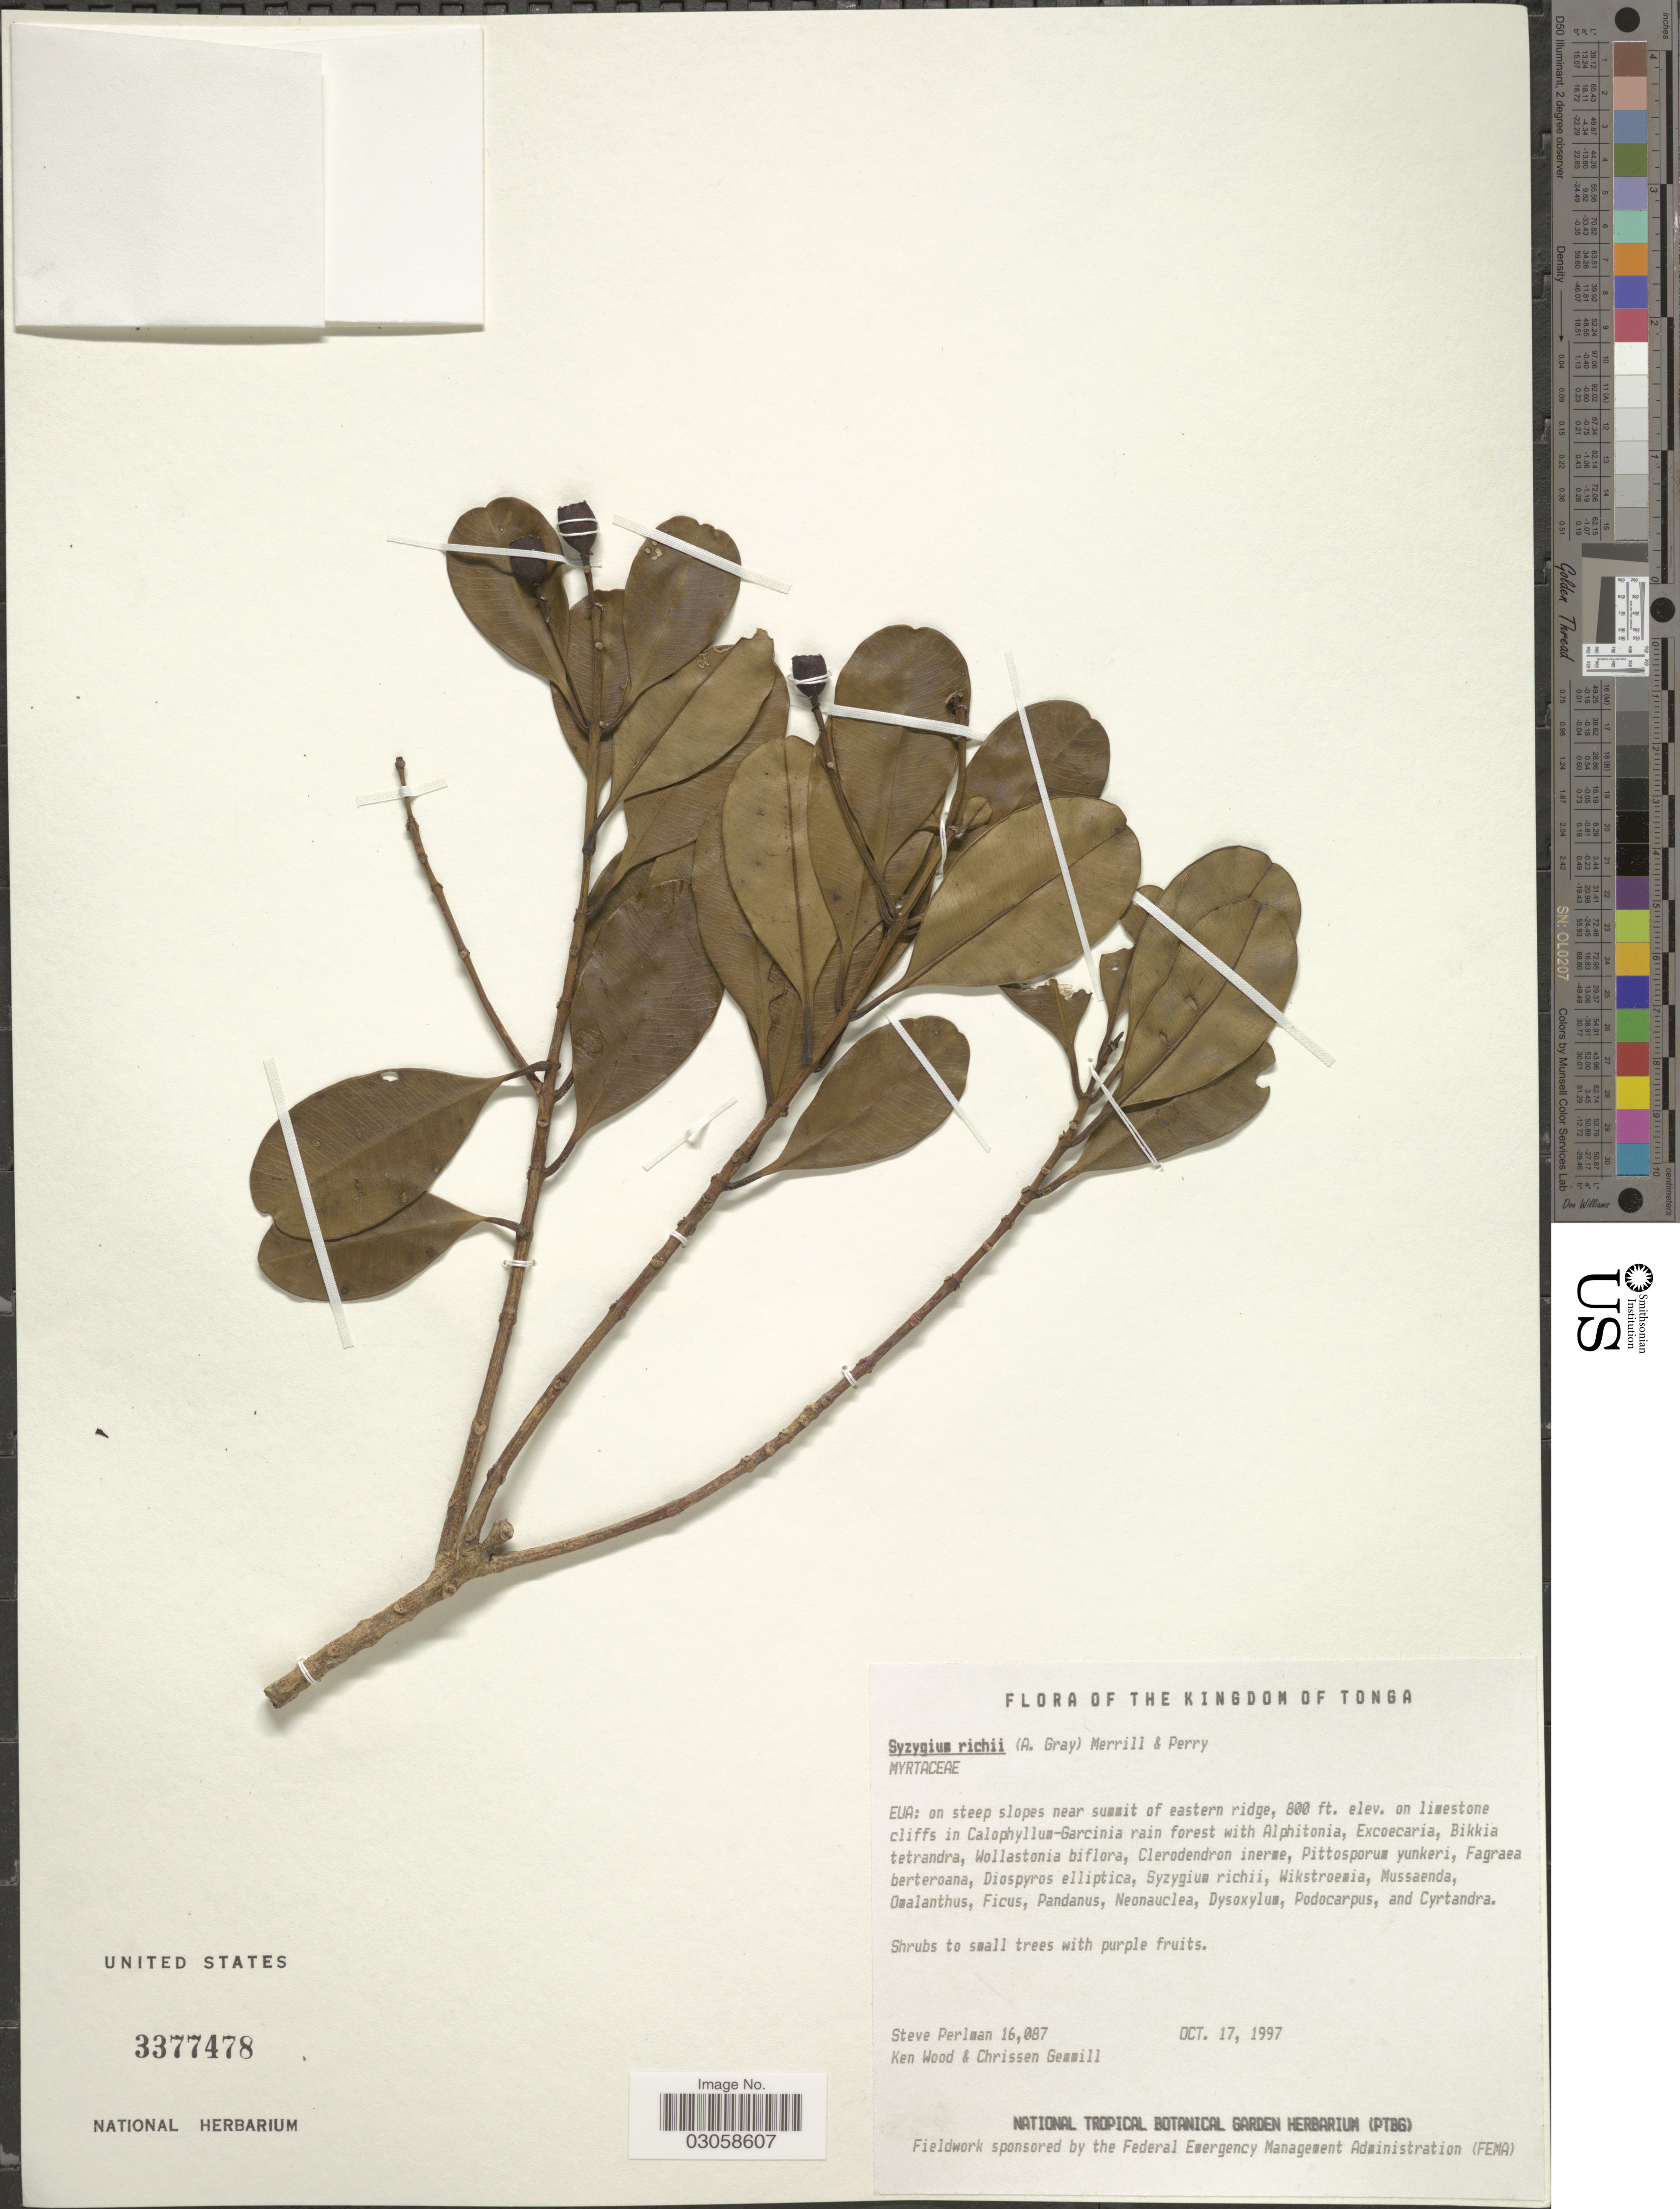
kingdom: Plantae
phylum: Tracheophyta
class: Magnoliopsida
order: Myrtales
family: Myrtaceae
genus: Syzygium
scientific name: Syzygium richii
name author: (A. Gray) Merr. & L.M. Perry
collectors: S. Perlman, K. Wood & C. Gemmill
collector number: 16087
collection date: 1997-10-17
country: Tonga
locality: Eua: on steep slopes near summit of eastern ridge.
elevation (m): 244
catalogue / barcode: US 3377478